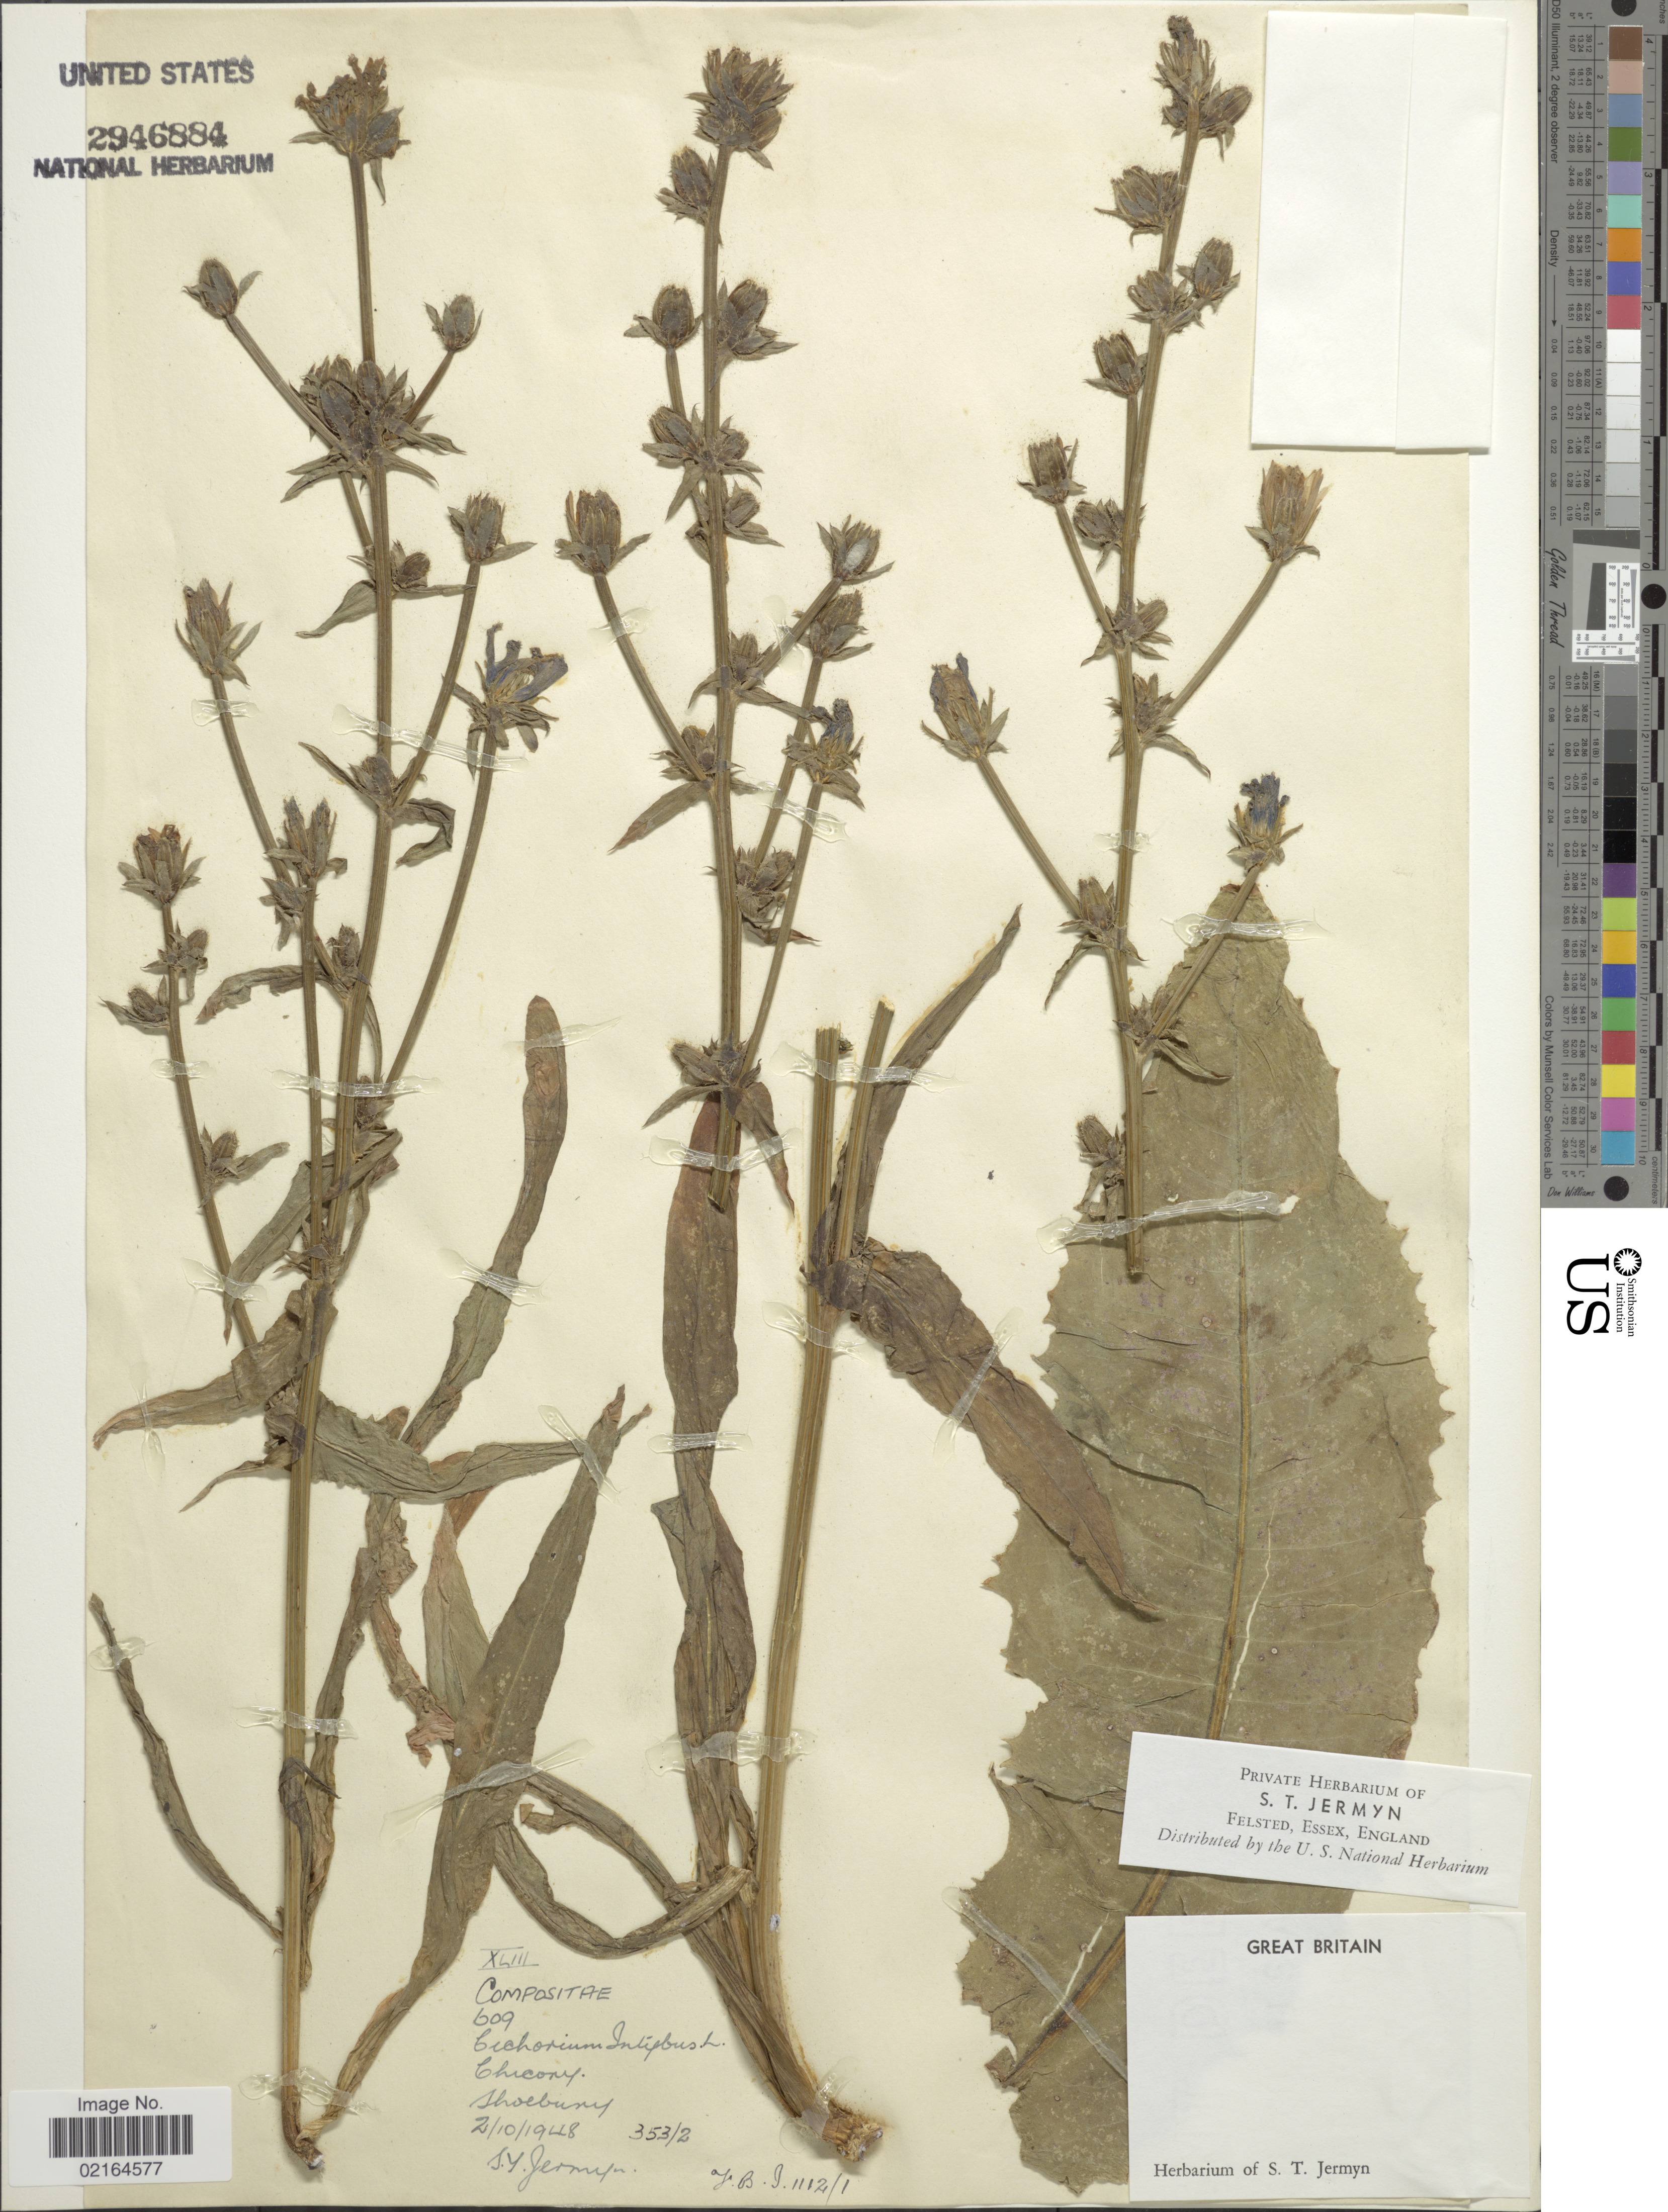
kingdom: Plantae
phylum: Tracheophyta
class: Magnoliopsida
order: Asterales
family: Asteraceae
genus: Cichorium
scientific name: Cichorium intybus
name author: L.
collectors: S. Jermyn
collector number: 353/2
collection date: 1948-10-02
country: United Kingdom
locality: Great Britain, Shoebury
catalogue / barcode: US 2946884